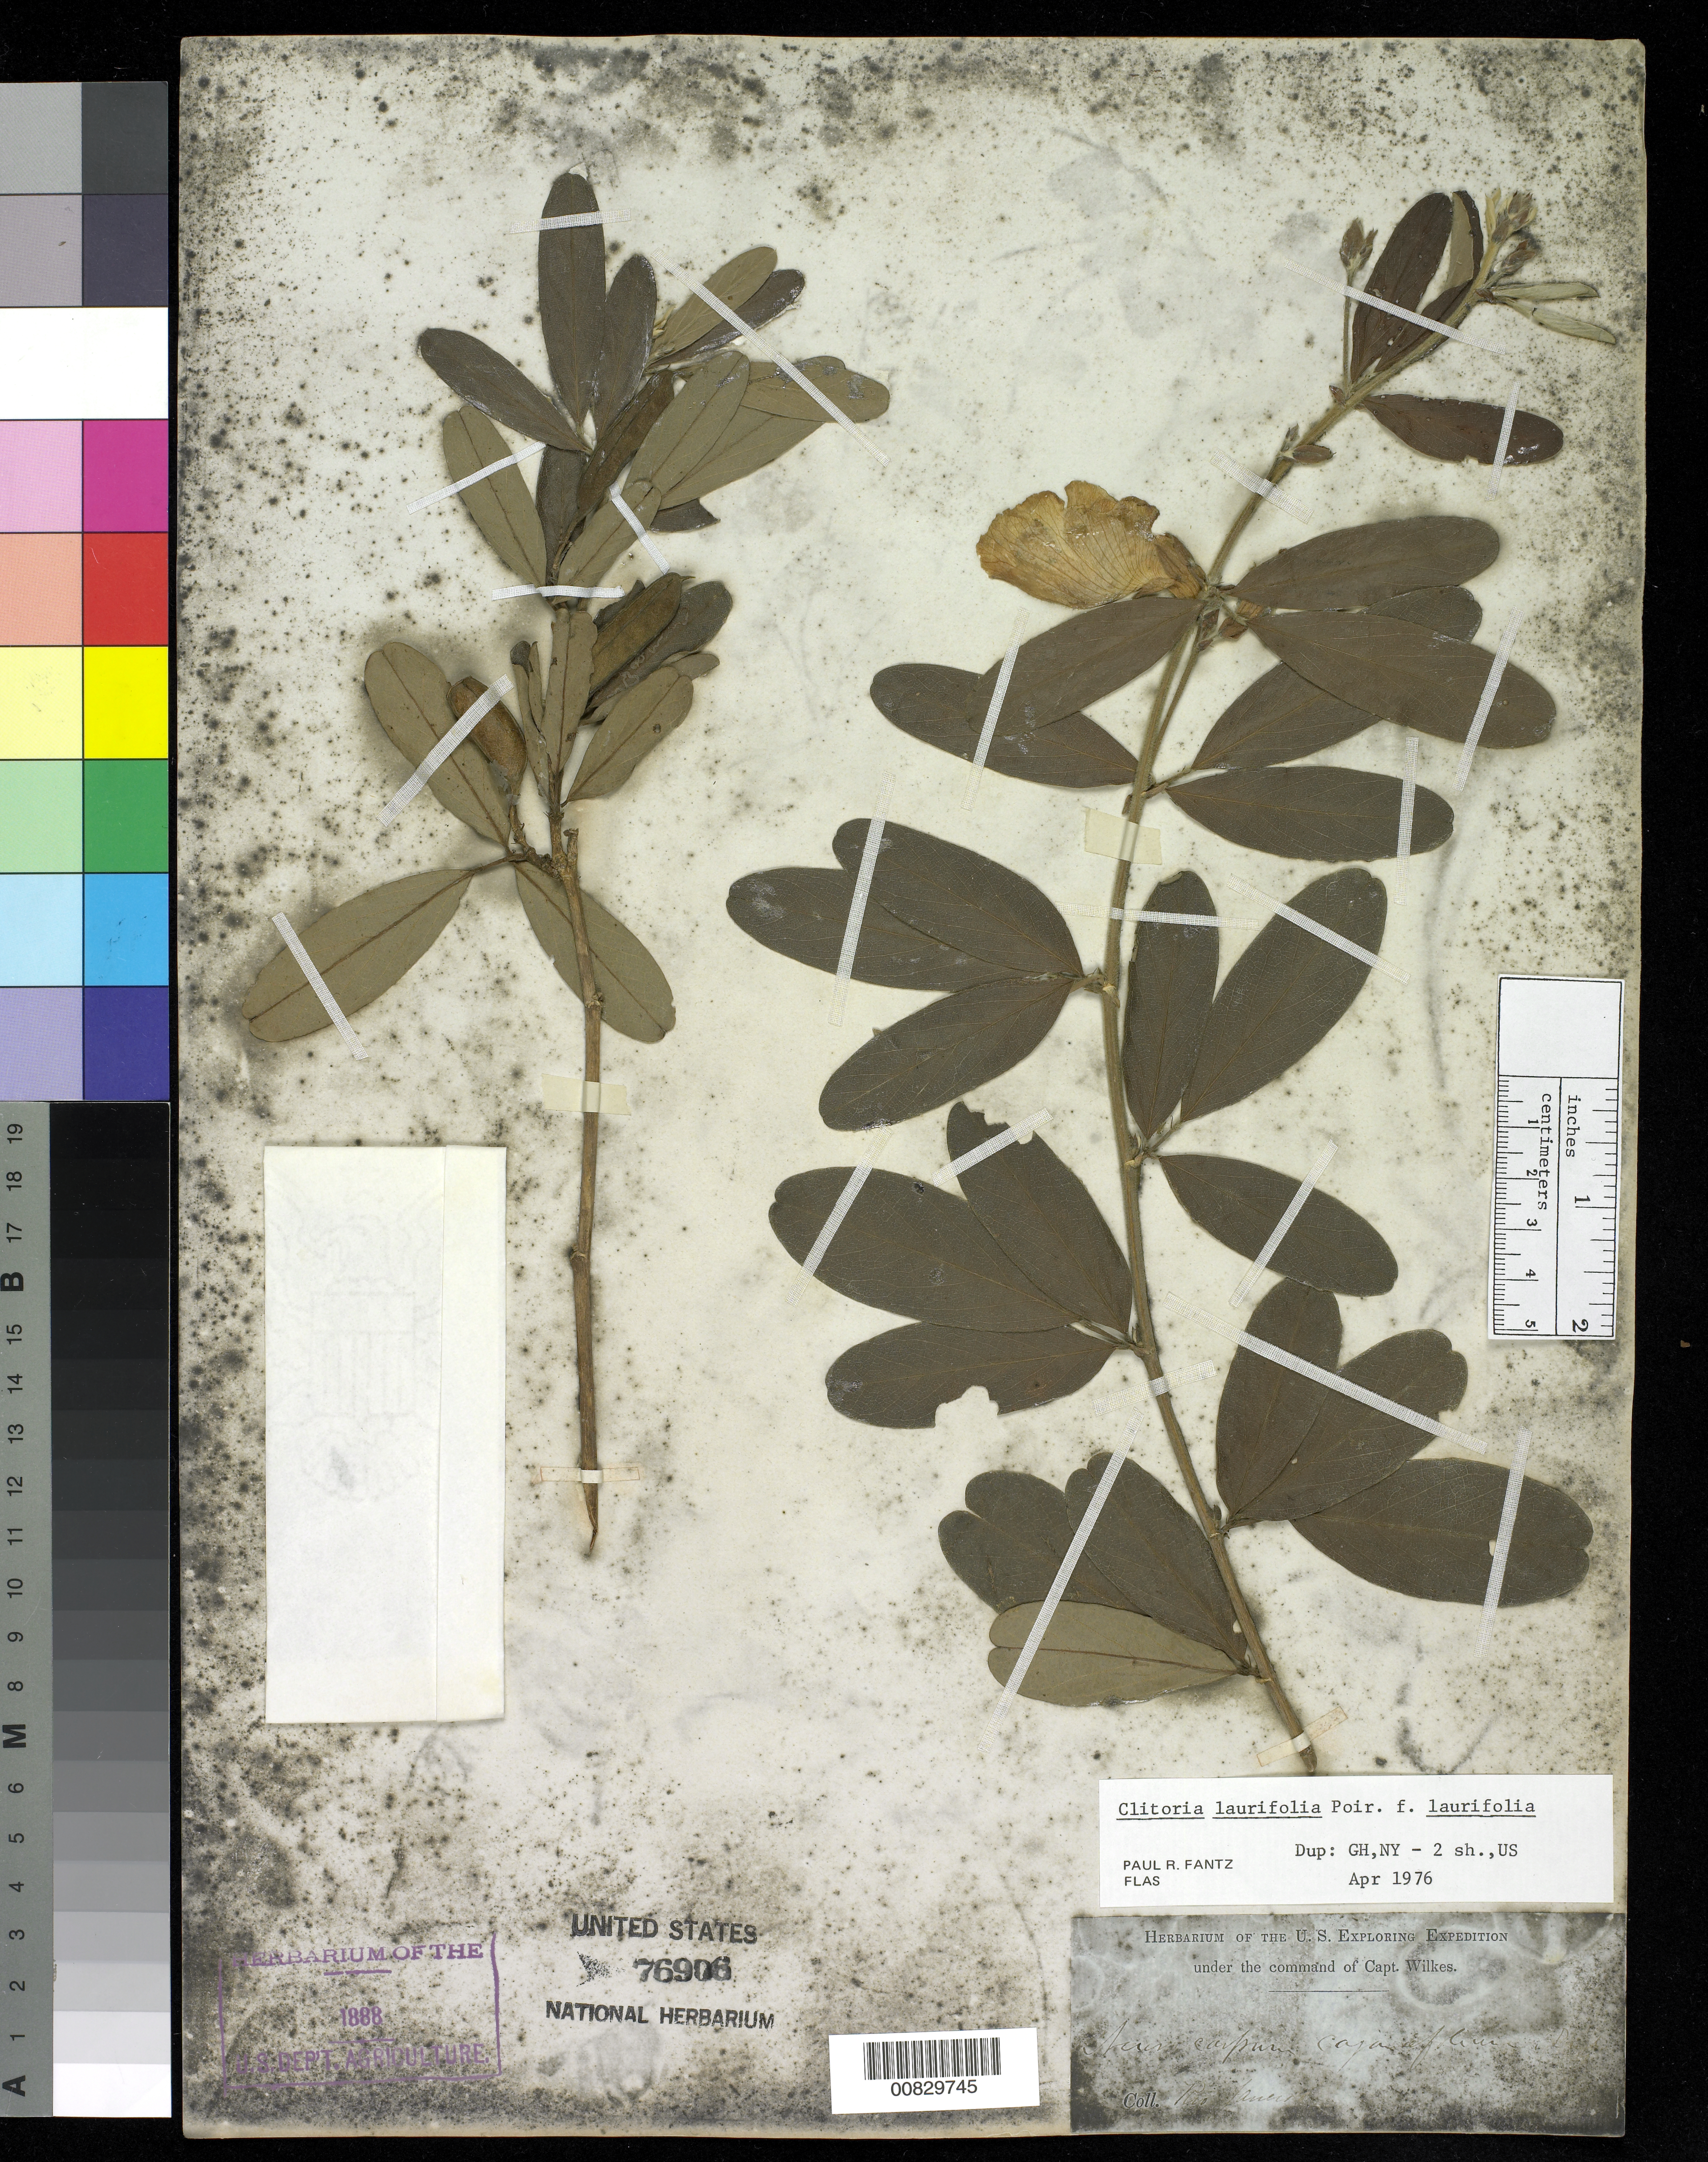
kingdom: Plantae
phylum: Tracheophyta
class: Magnoliopsida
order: Fabales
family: Fabaceae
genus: Clitoria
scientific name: Clitoria laurifolia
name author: Poir.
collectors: Wilkes Explor. Exped.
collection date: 1838/1842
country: Brazil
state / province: Rio de Janeiro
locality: Rio Janeiro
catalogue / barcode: US 76906